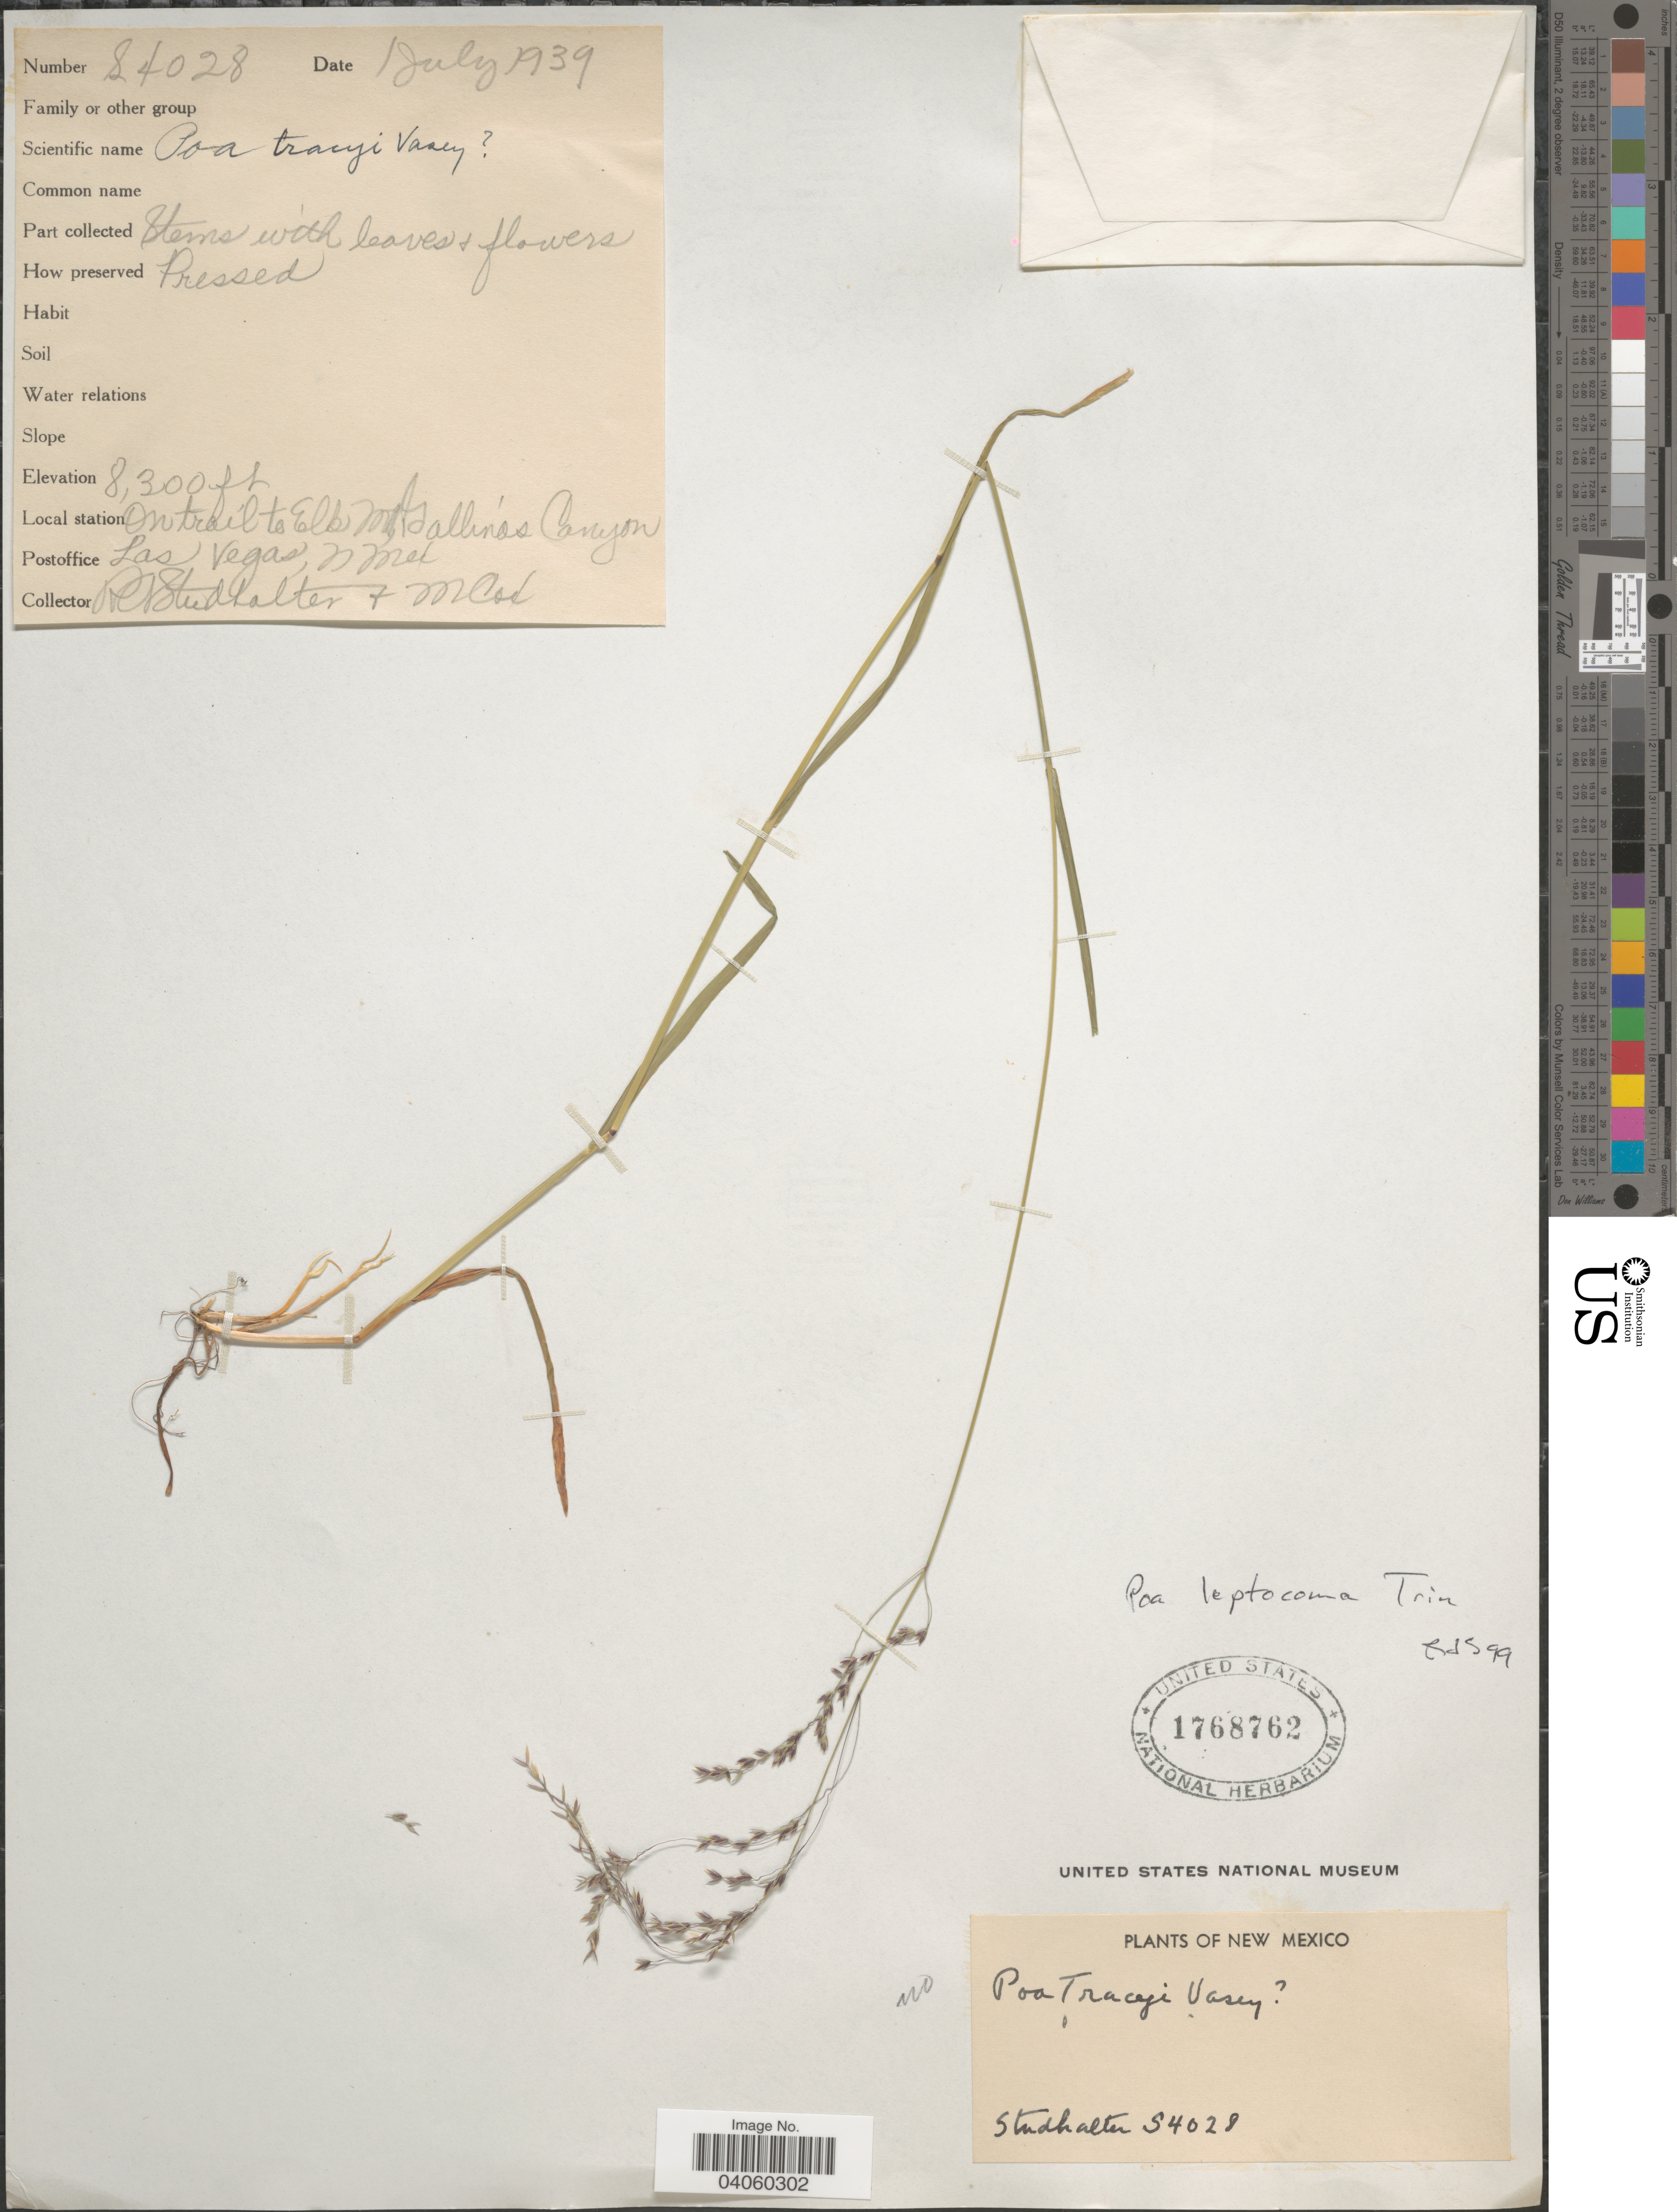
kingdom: Plantae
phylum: Tracheophyta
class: Liliopsida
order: Poales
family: Poaceae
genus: Poa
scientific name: Poa leptocoma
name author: Trin.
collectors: R. Studhalter & M. Cox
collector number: S4028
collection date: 1939-07-01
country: United States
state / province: New Mexico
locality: Station on trail to Elk Mts., Gallinas Canyon. Postoffice Las Vegas.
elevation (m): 2530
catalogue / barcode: US 1768762